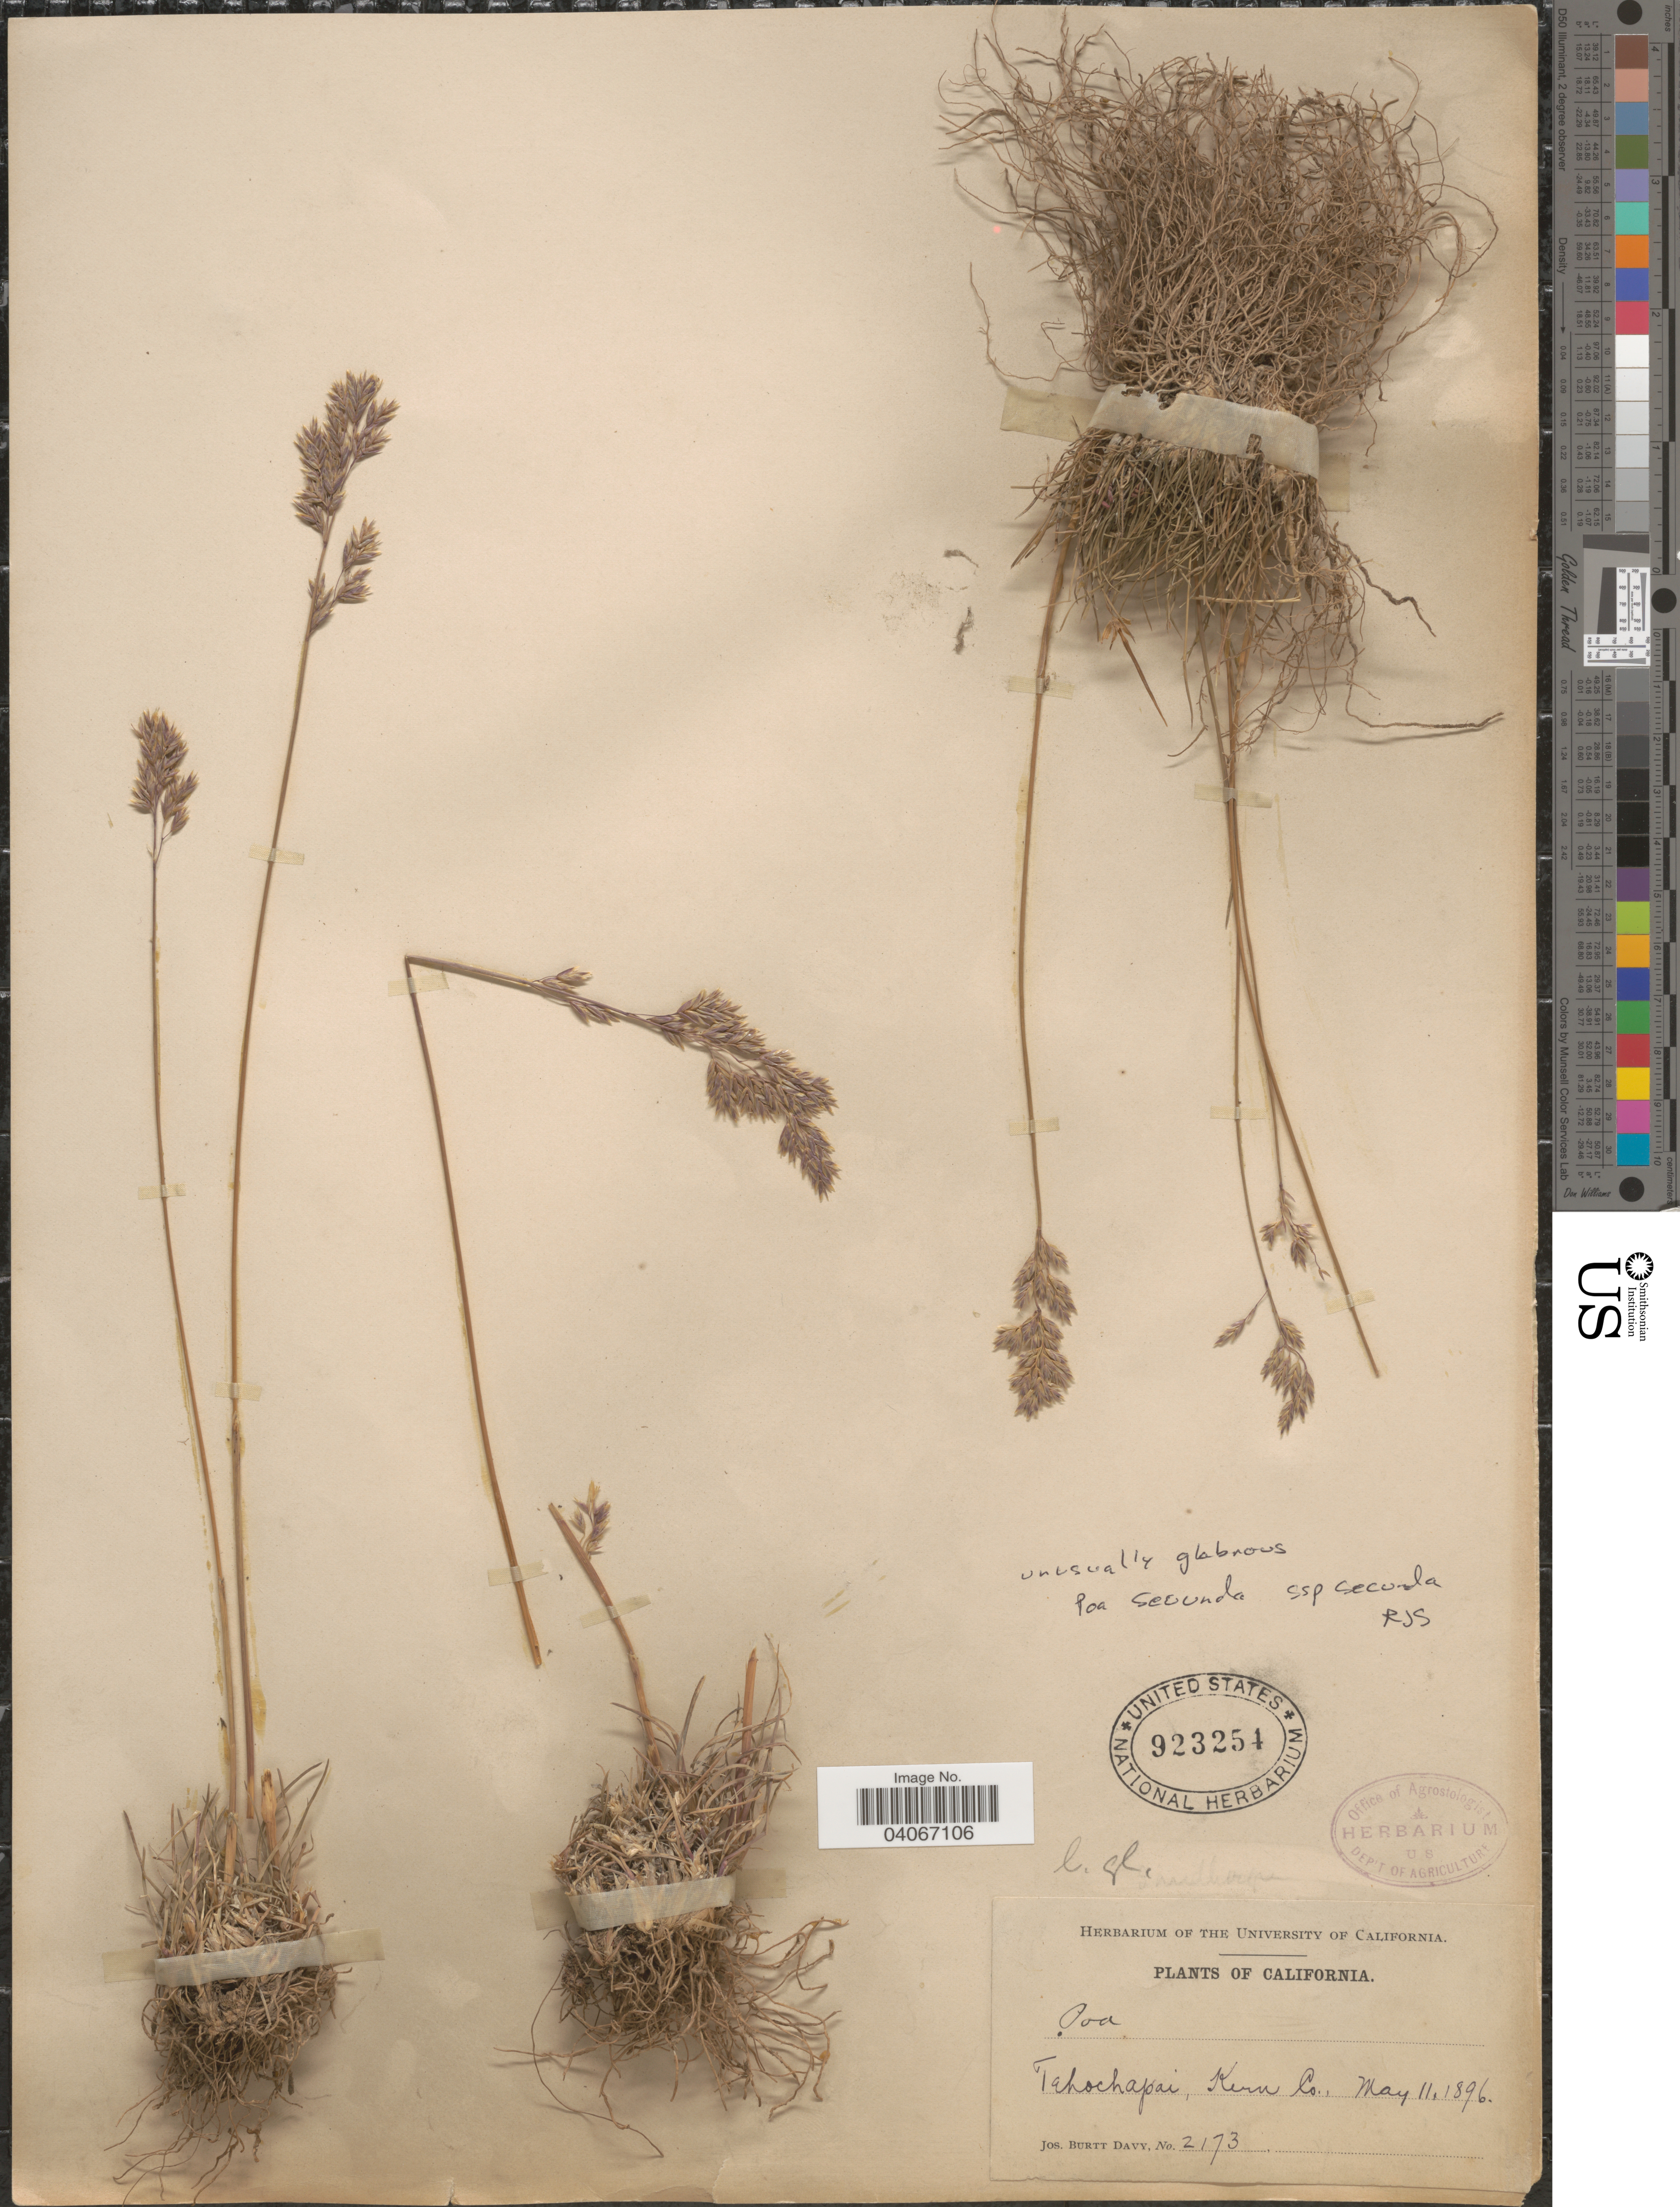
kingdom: Plantae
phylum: Tracheophyta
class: Liliopsida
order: Poales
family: Poaceae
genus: Poa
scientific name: Poa secunda subsp. secunda var. secunda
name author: J. Presl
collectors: J. Burtt Davy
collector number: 2173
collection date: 1896-05-11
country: United States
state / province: California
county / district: Kern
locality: Tehochapai, Kern Co.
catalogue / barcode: US 923254